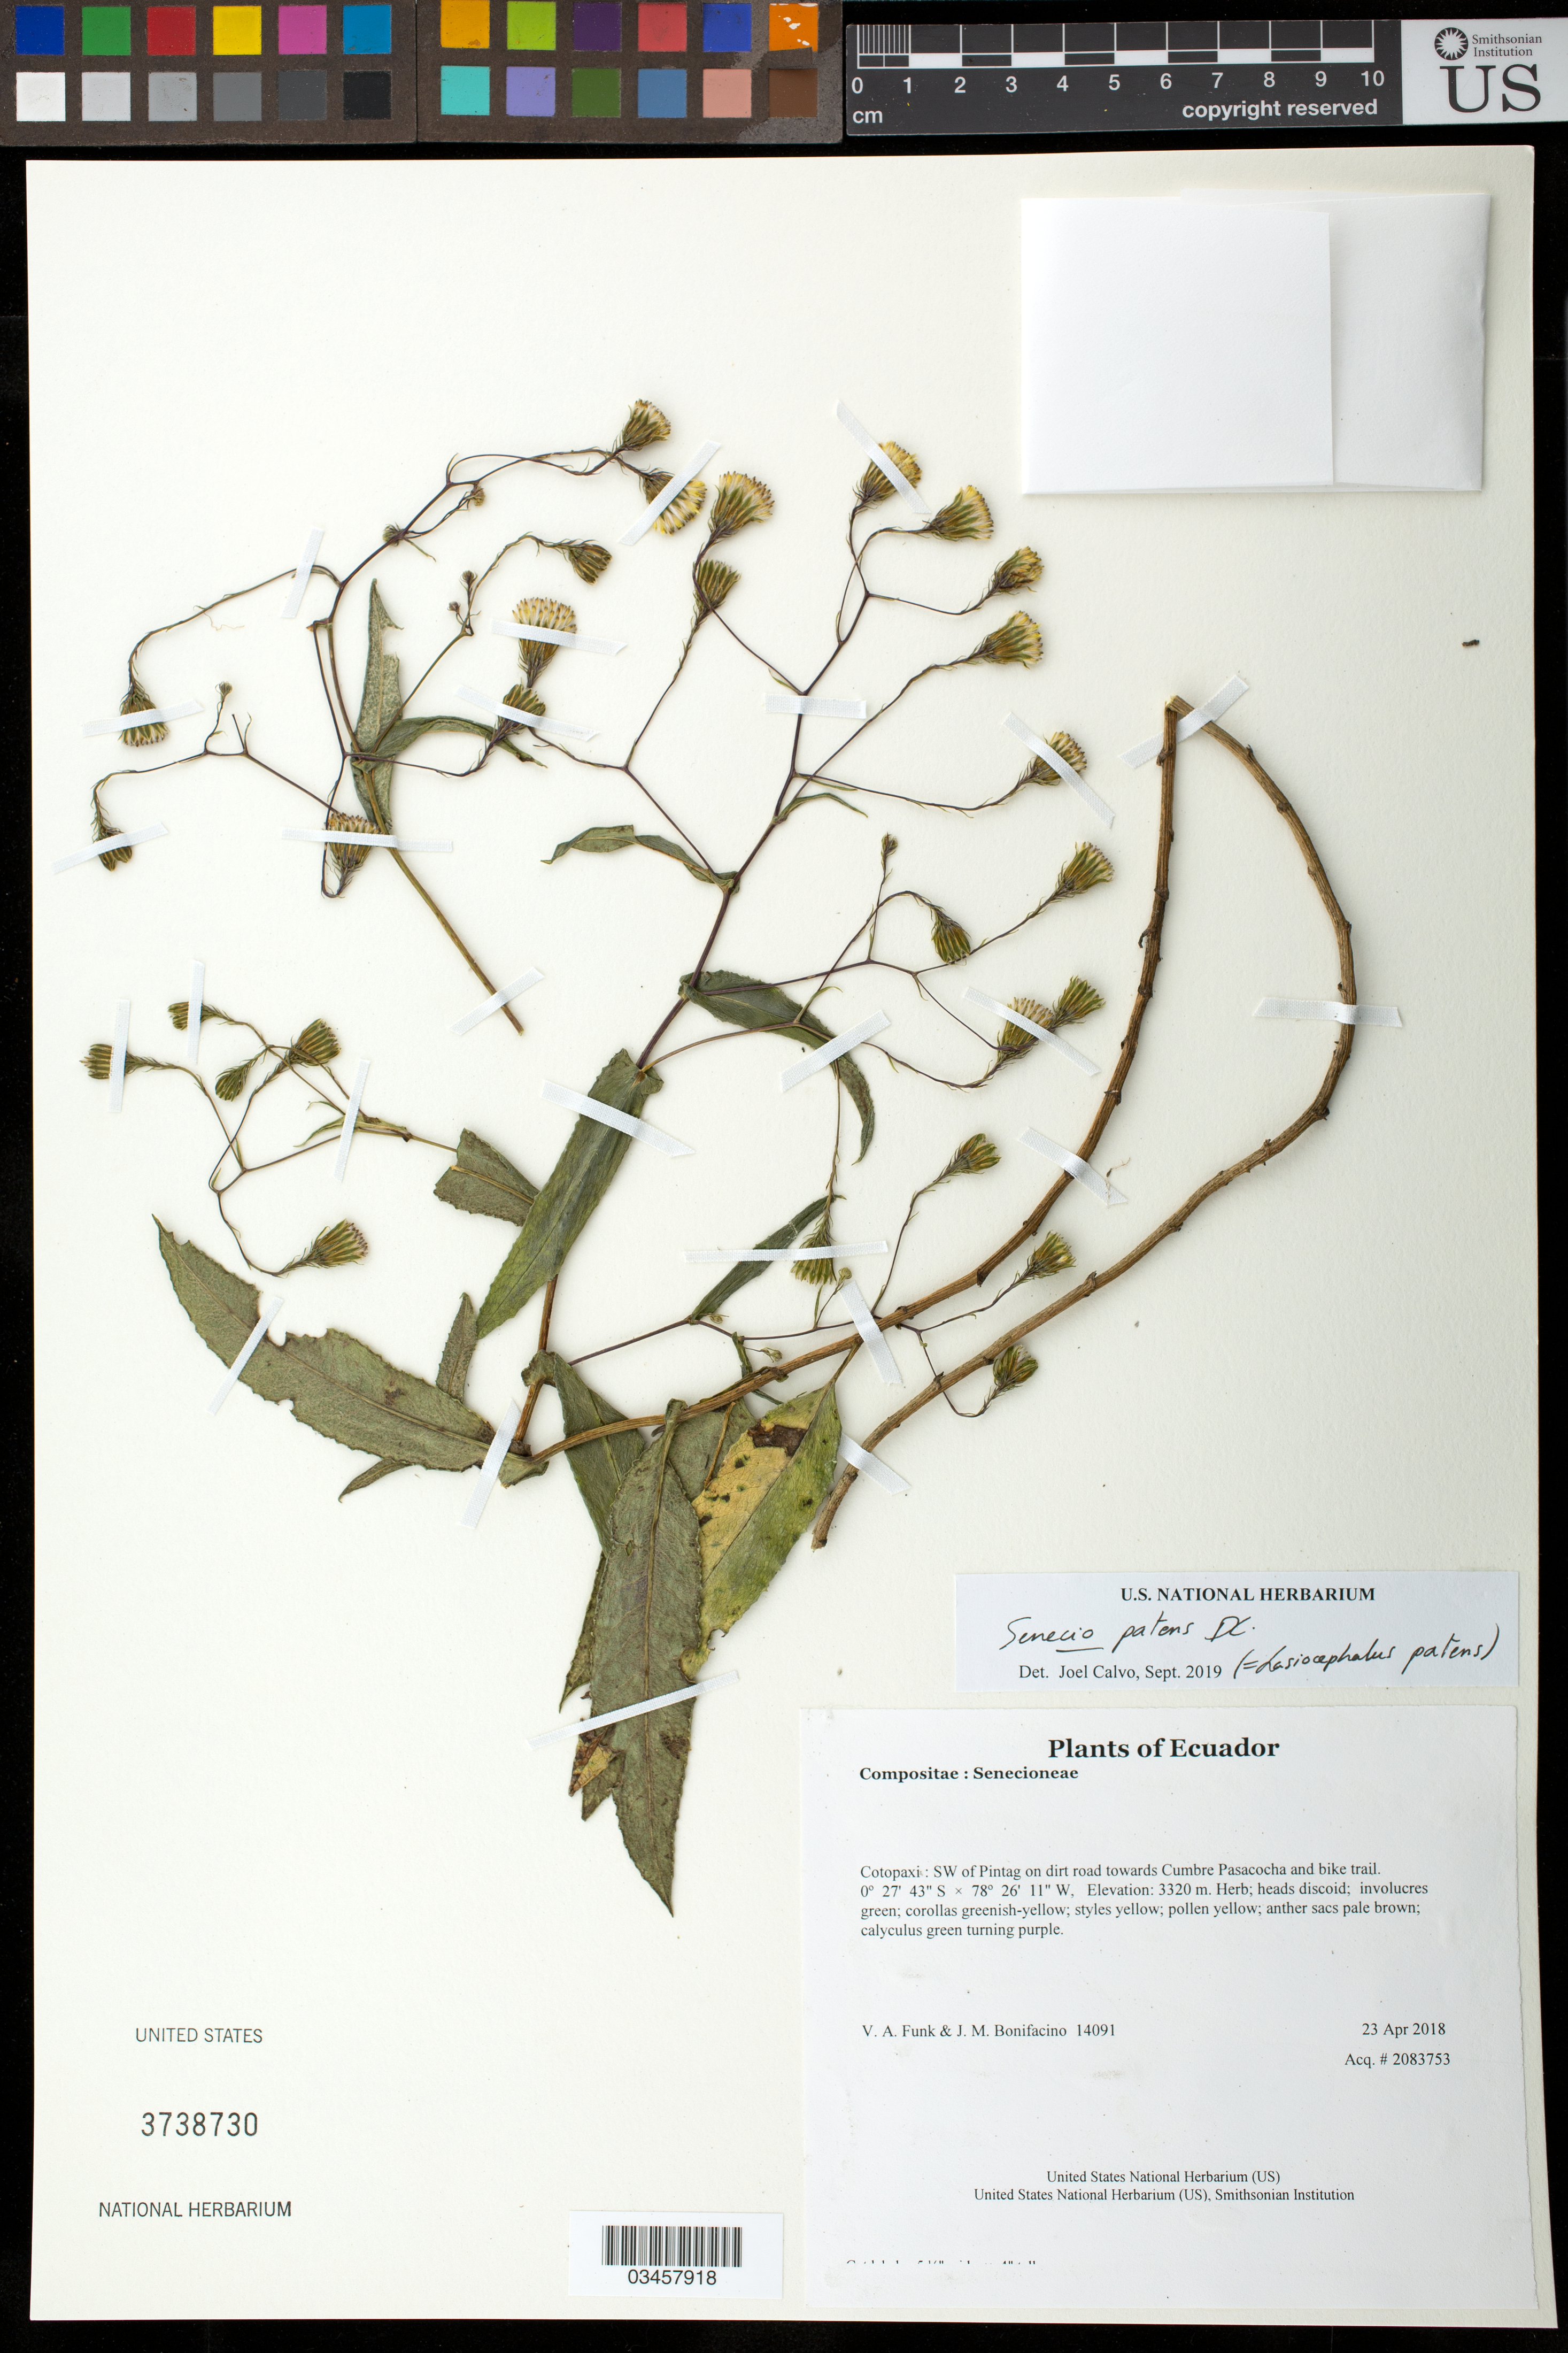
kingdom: Plantae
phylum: Tracheophyta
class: Magnoliopsida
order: Asterales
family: Asteraceae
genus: Senecio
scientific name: Senecio patens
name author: (Kunth) DC.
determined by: Calvo, Joel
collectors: V. Funk & M. Bonifacino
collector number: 14091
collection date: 2018-04-23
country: Ecuador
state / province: Cotopaxi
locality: SW of Pintag on dirt road towards Cumbre Pasacocha and bike trail.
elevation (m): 3320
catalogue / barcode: US 3738730